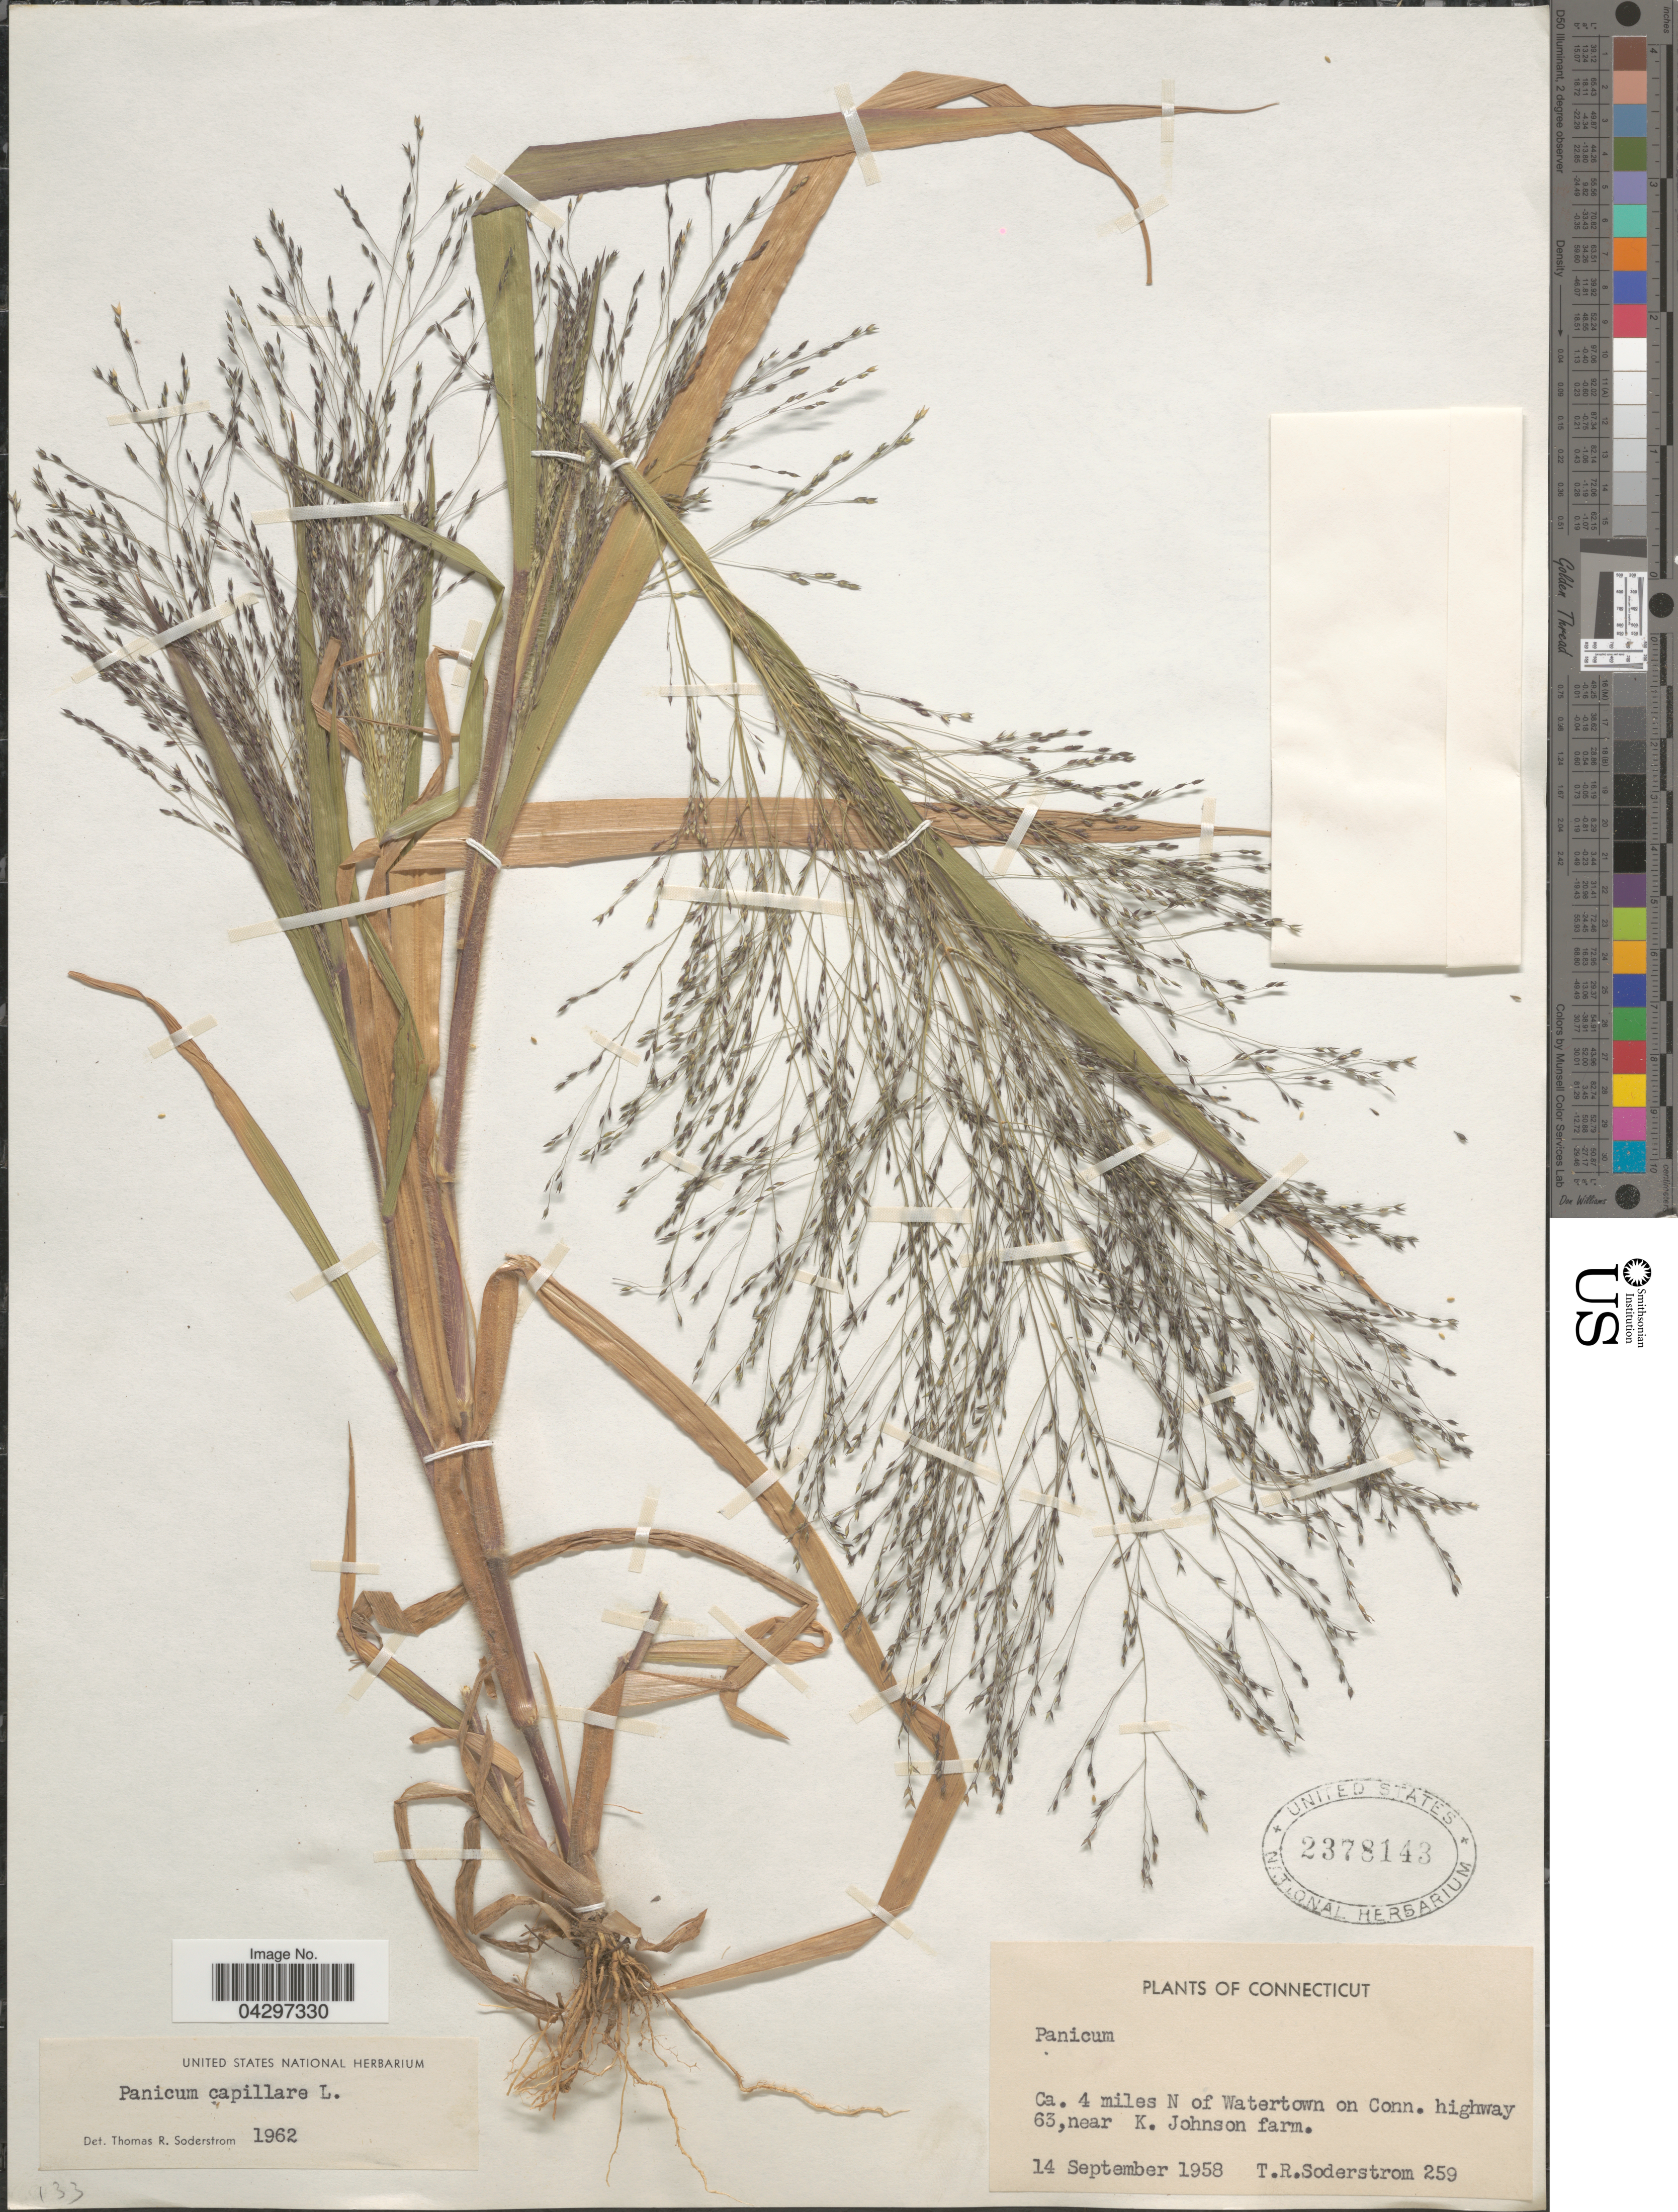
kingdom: Plantae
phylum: Tracheophyta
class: Liliopsida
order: Poales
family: Poaceae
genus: Panicum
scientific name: Panicum capillare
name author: L.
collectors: T. R. Soderstrom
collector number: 259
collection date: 1958-09-14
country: United States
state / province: Connecticut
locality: Ca. 4 miles N of Watertown on Conn. highway 63,near K. Johnson farm.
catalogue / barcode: US 2378143